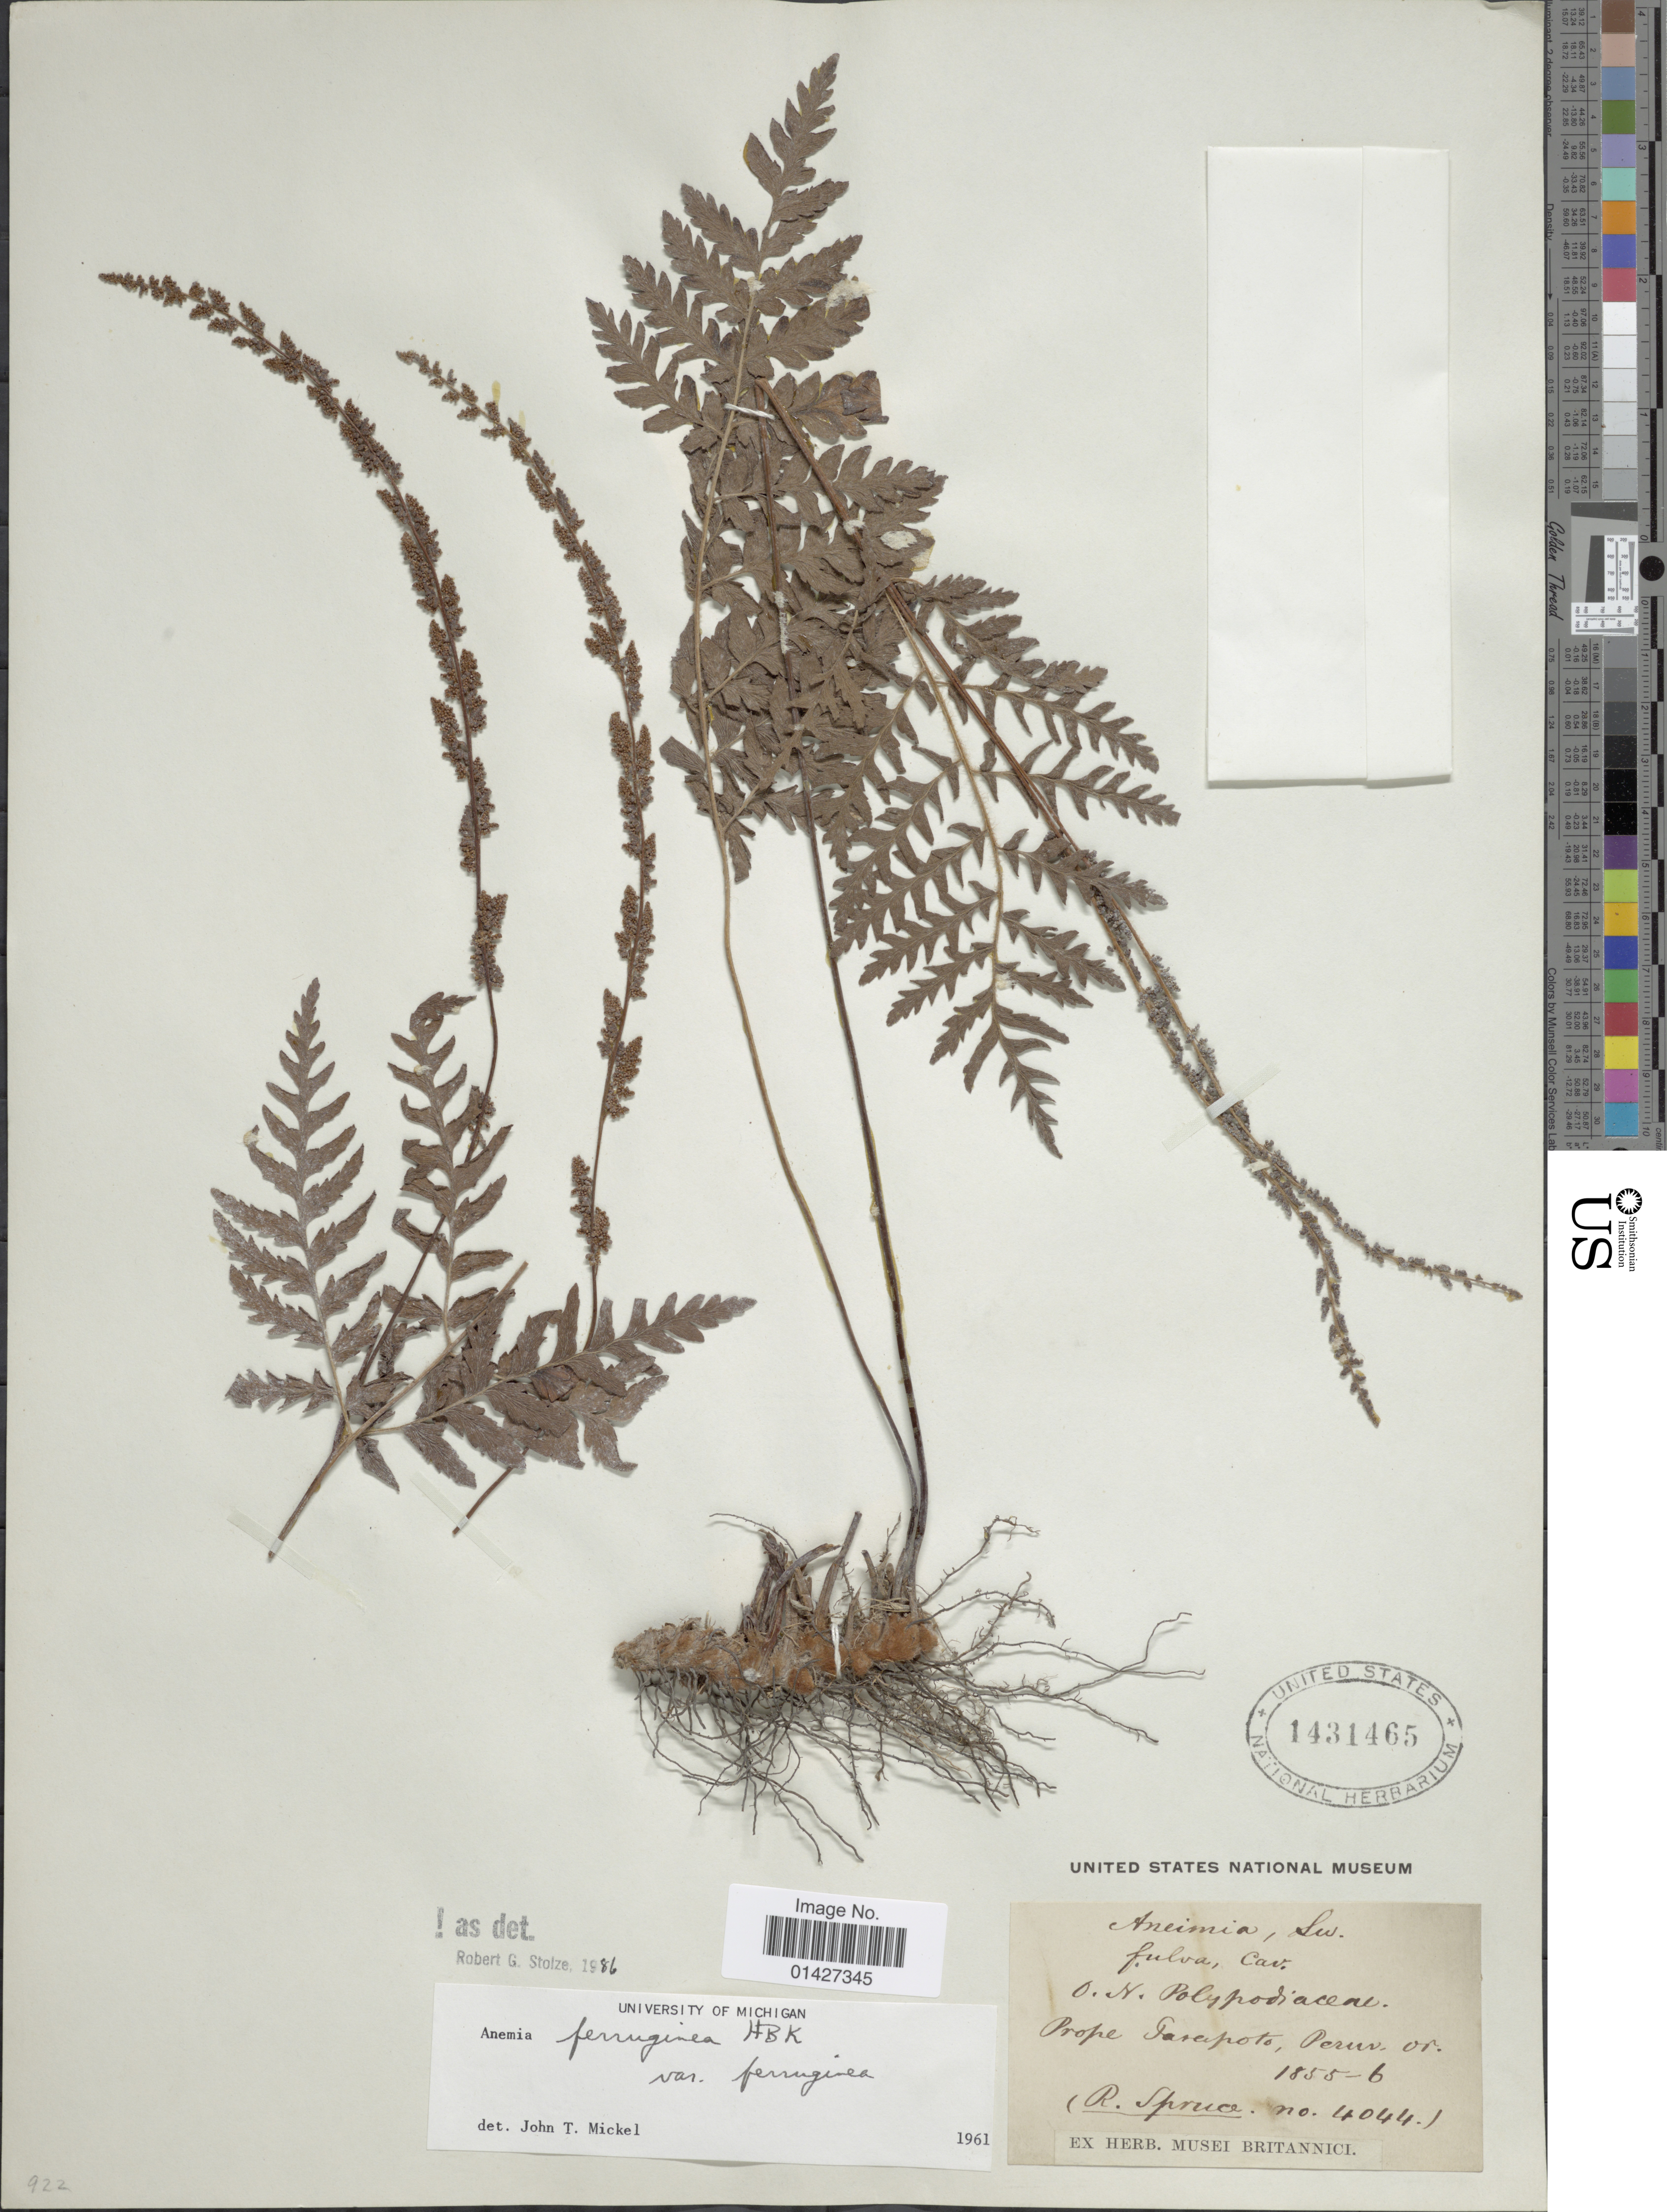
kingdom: Plantae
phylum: Tracheophyta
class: Polypodiopsida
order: Schizaeales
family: Anemiaceae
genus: Anemia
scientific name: Anemia ferruginea var. ferruginea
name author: Kunth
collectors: R. Spruce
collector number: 4044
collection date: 1855-06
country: Peru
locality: Prope Tarapoto, Peruv. or.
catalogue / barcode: US 1431465